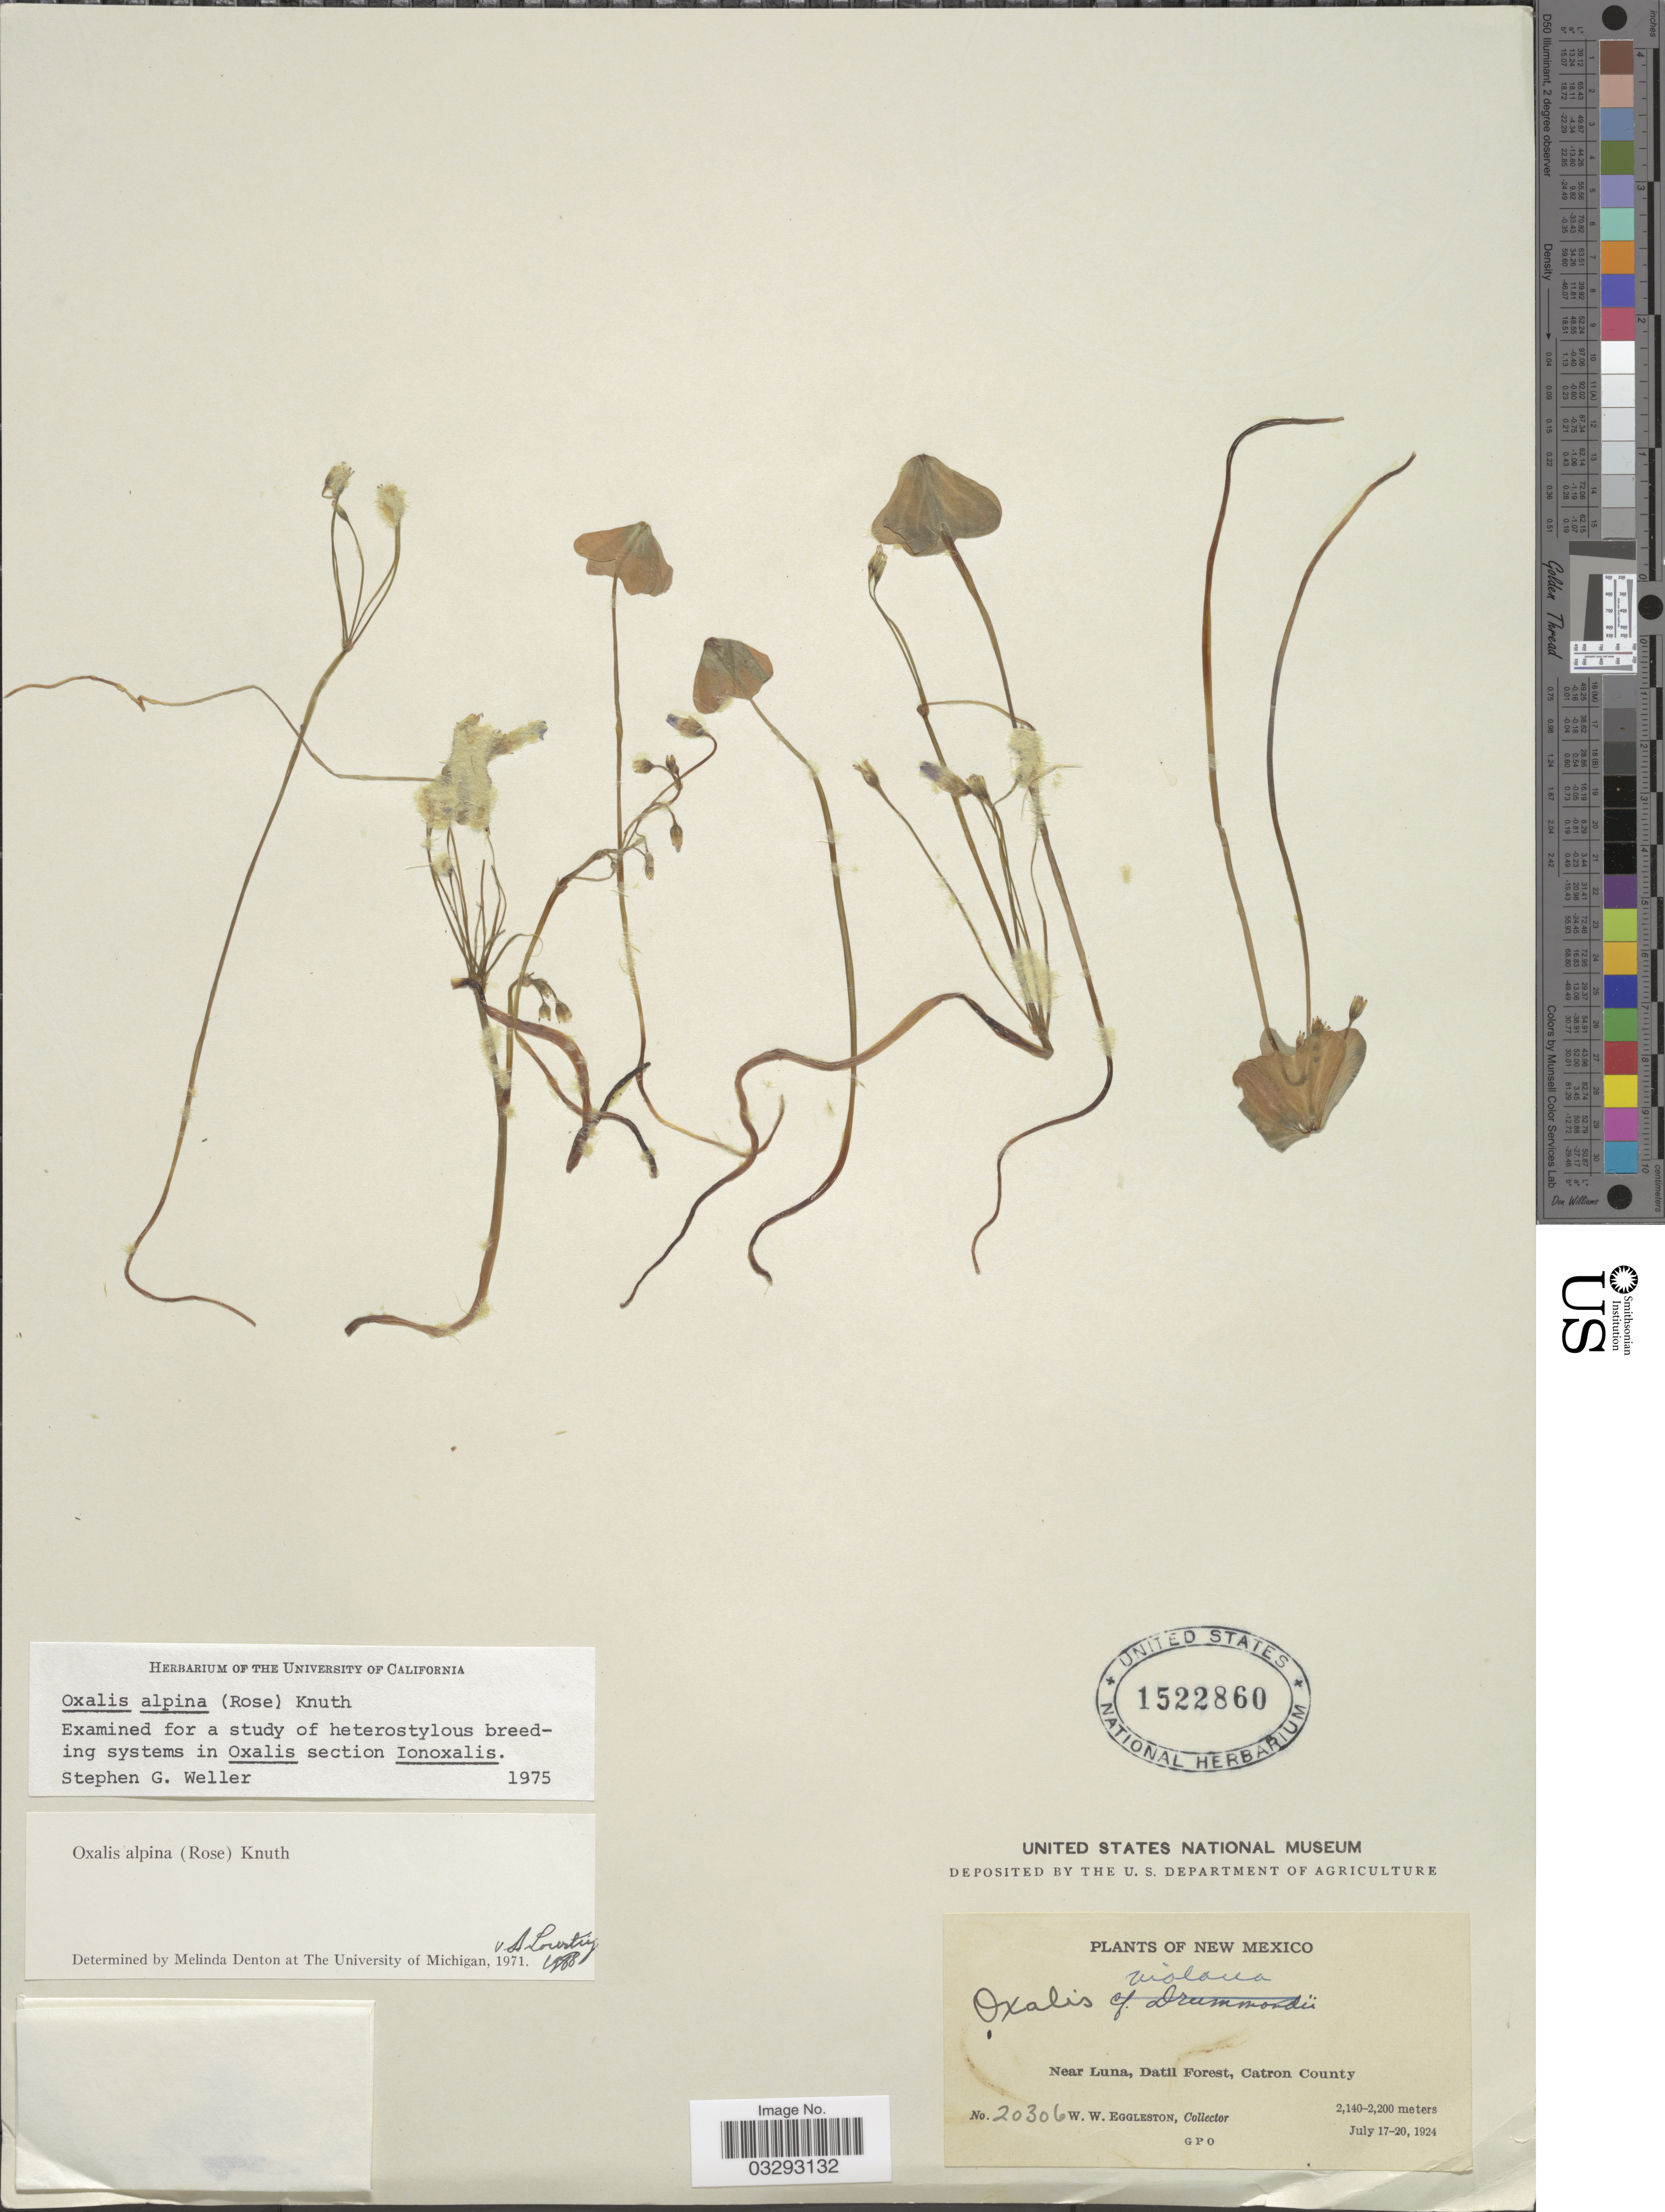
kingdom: Plantae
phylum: Tracheophyta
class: Magnoliopsida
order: Oxalidales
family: Oxalidaceae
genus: Oxalis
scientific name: Oxalis alpina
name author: (Rose) R. Knuth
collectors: W. W. Eggleston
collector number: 20306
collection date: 1924-07-17/1924-07-20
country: United States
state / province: New Mexico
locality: Near Luna, Datil Forest, Catron County.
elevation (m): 2140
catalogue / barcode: US 1522860